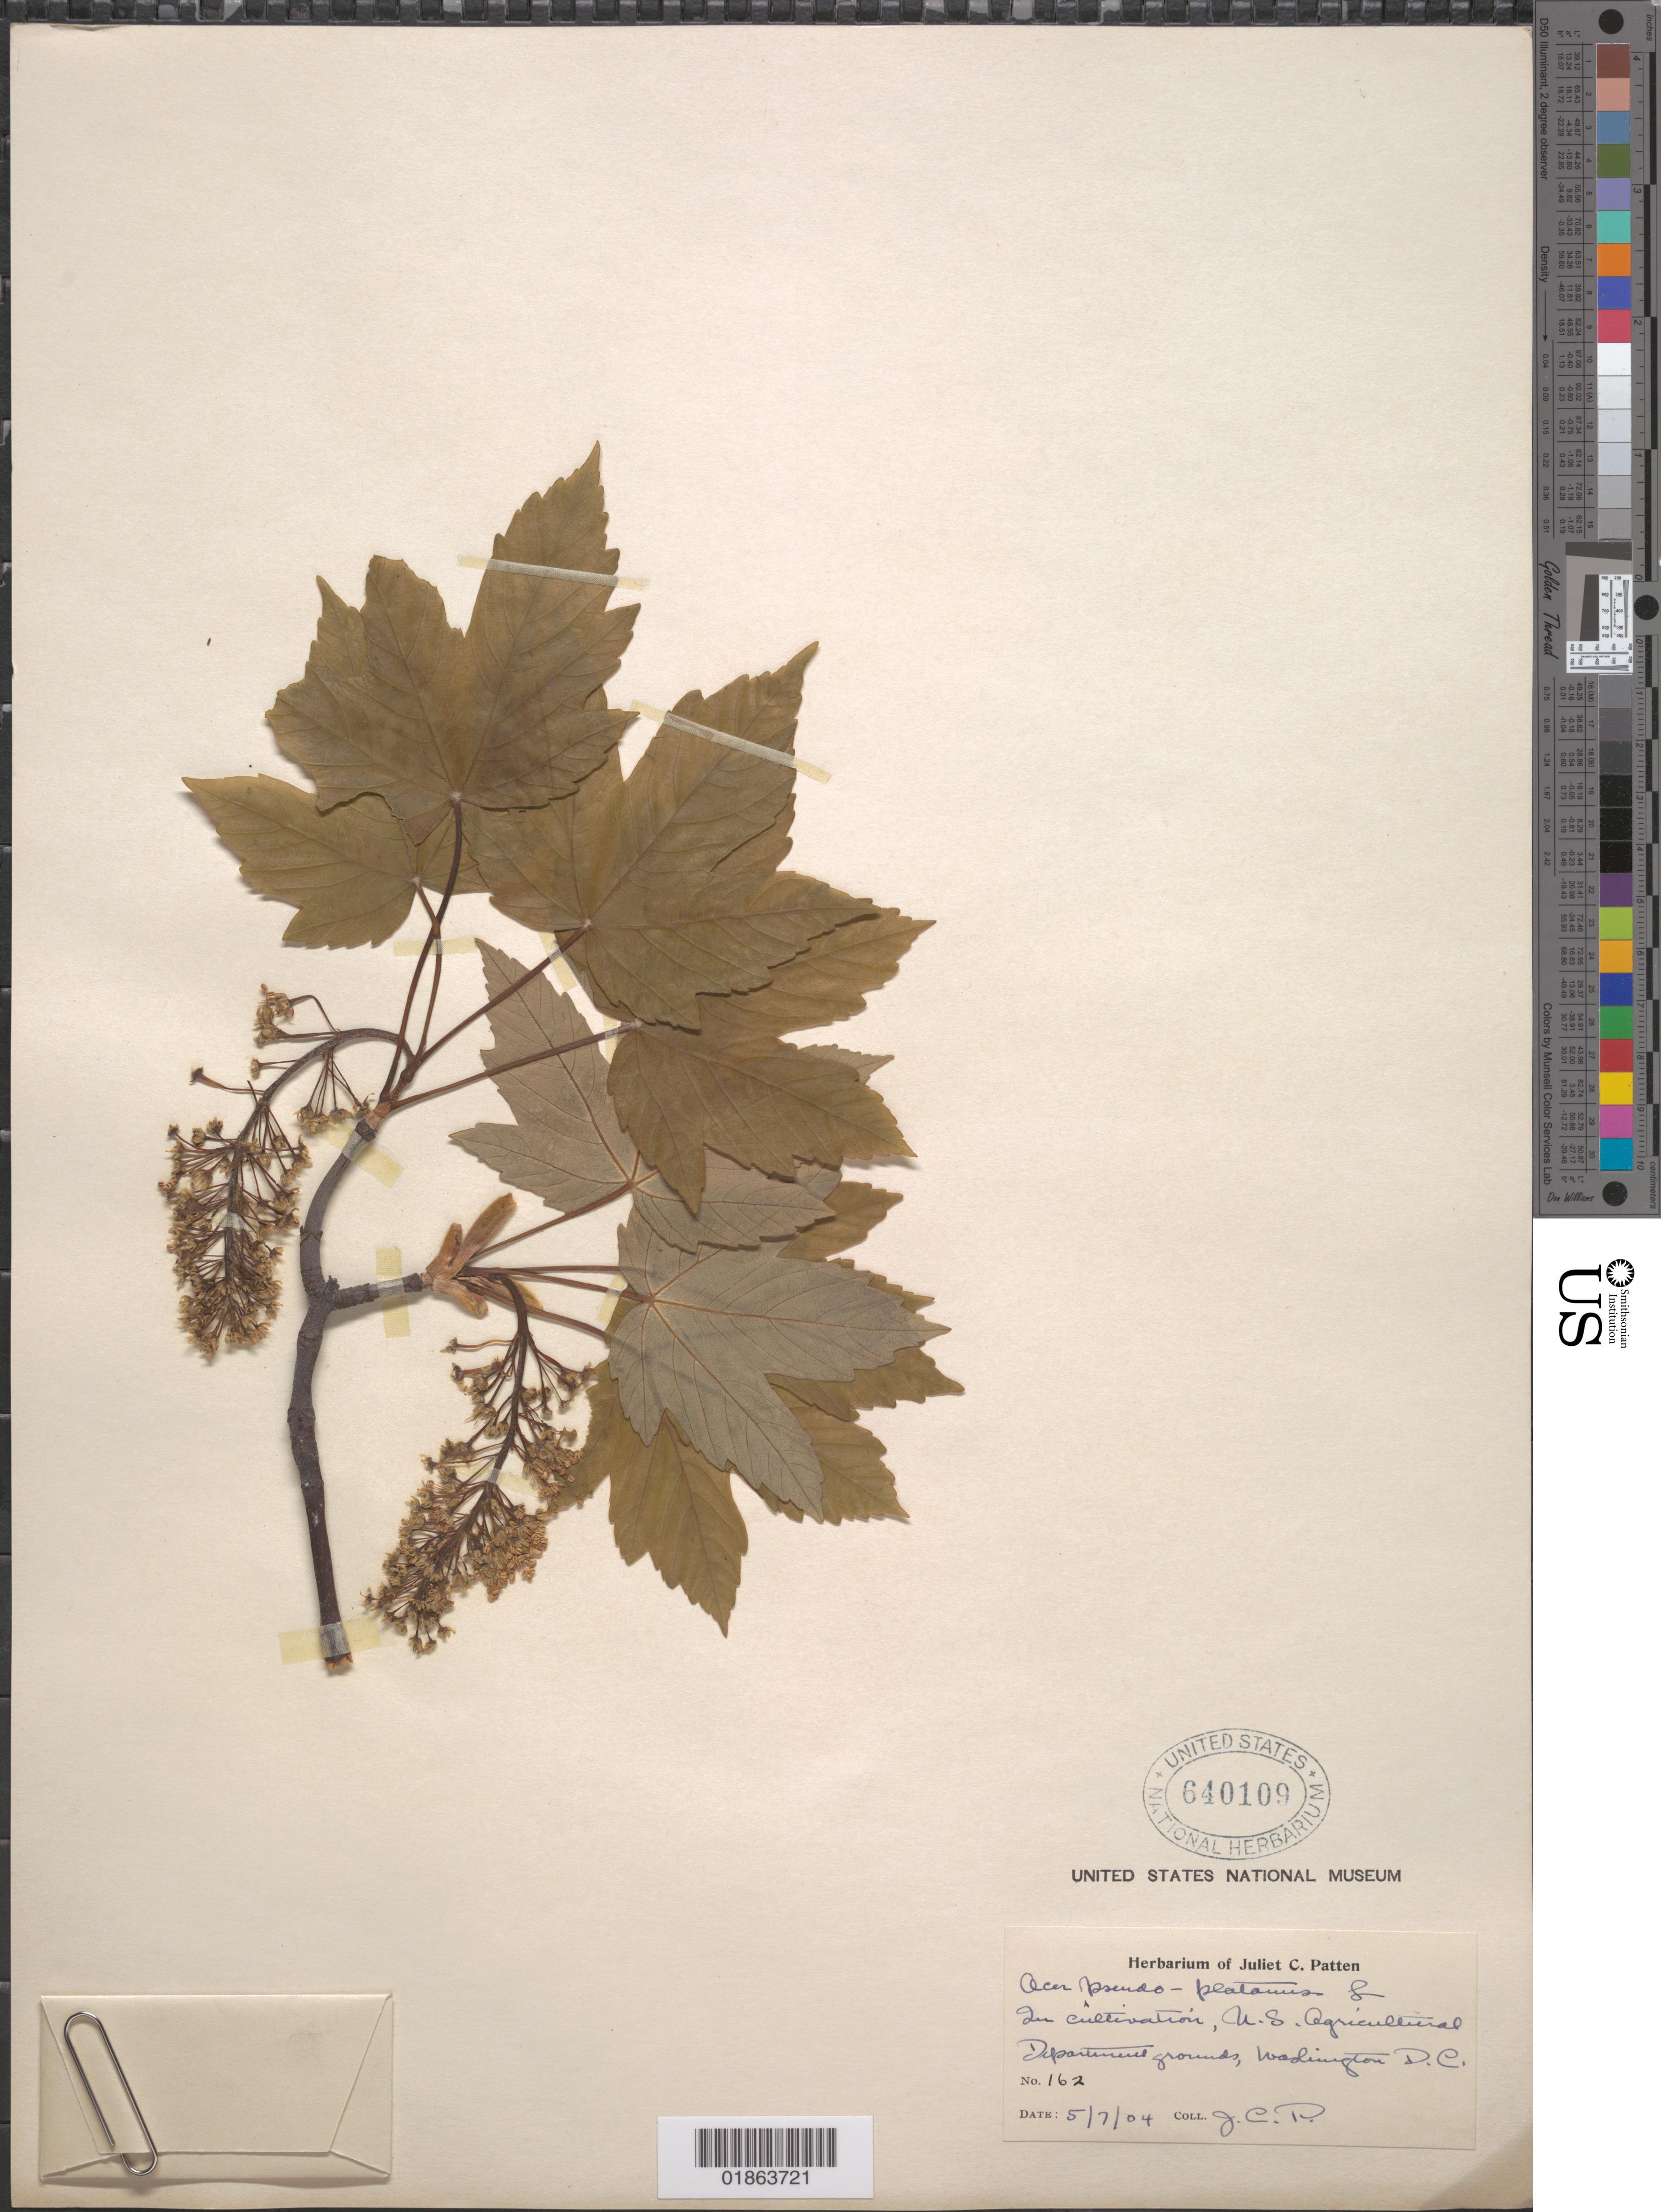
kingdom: Plantae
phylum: Tracheophyta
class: Magnoliopsida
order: Sapindales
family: Sapindaceae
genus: Acer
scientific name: Acer pseudoplatanus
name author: L.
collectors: J. Patten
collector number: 162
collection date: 1904-05-07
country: United States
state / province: District of Columbia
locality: U.S. Agricultural Deptartment grounds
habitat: Cultivated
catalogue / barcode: US 640109